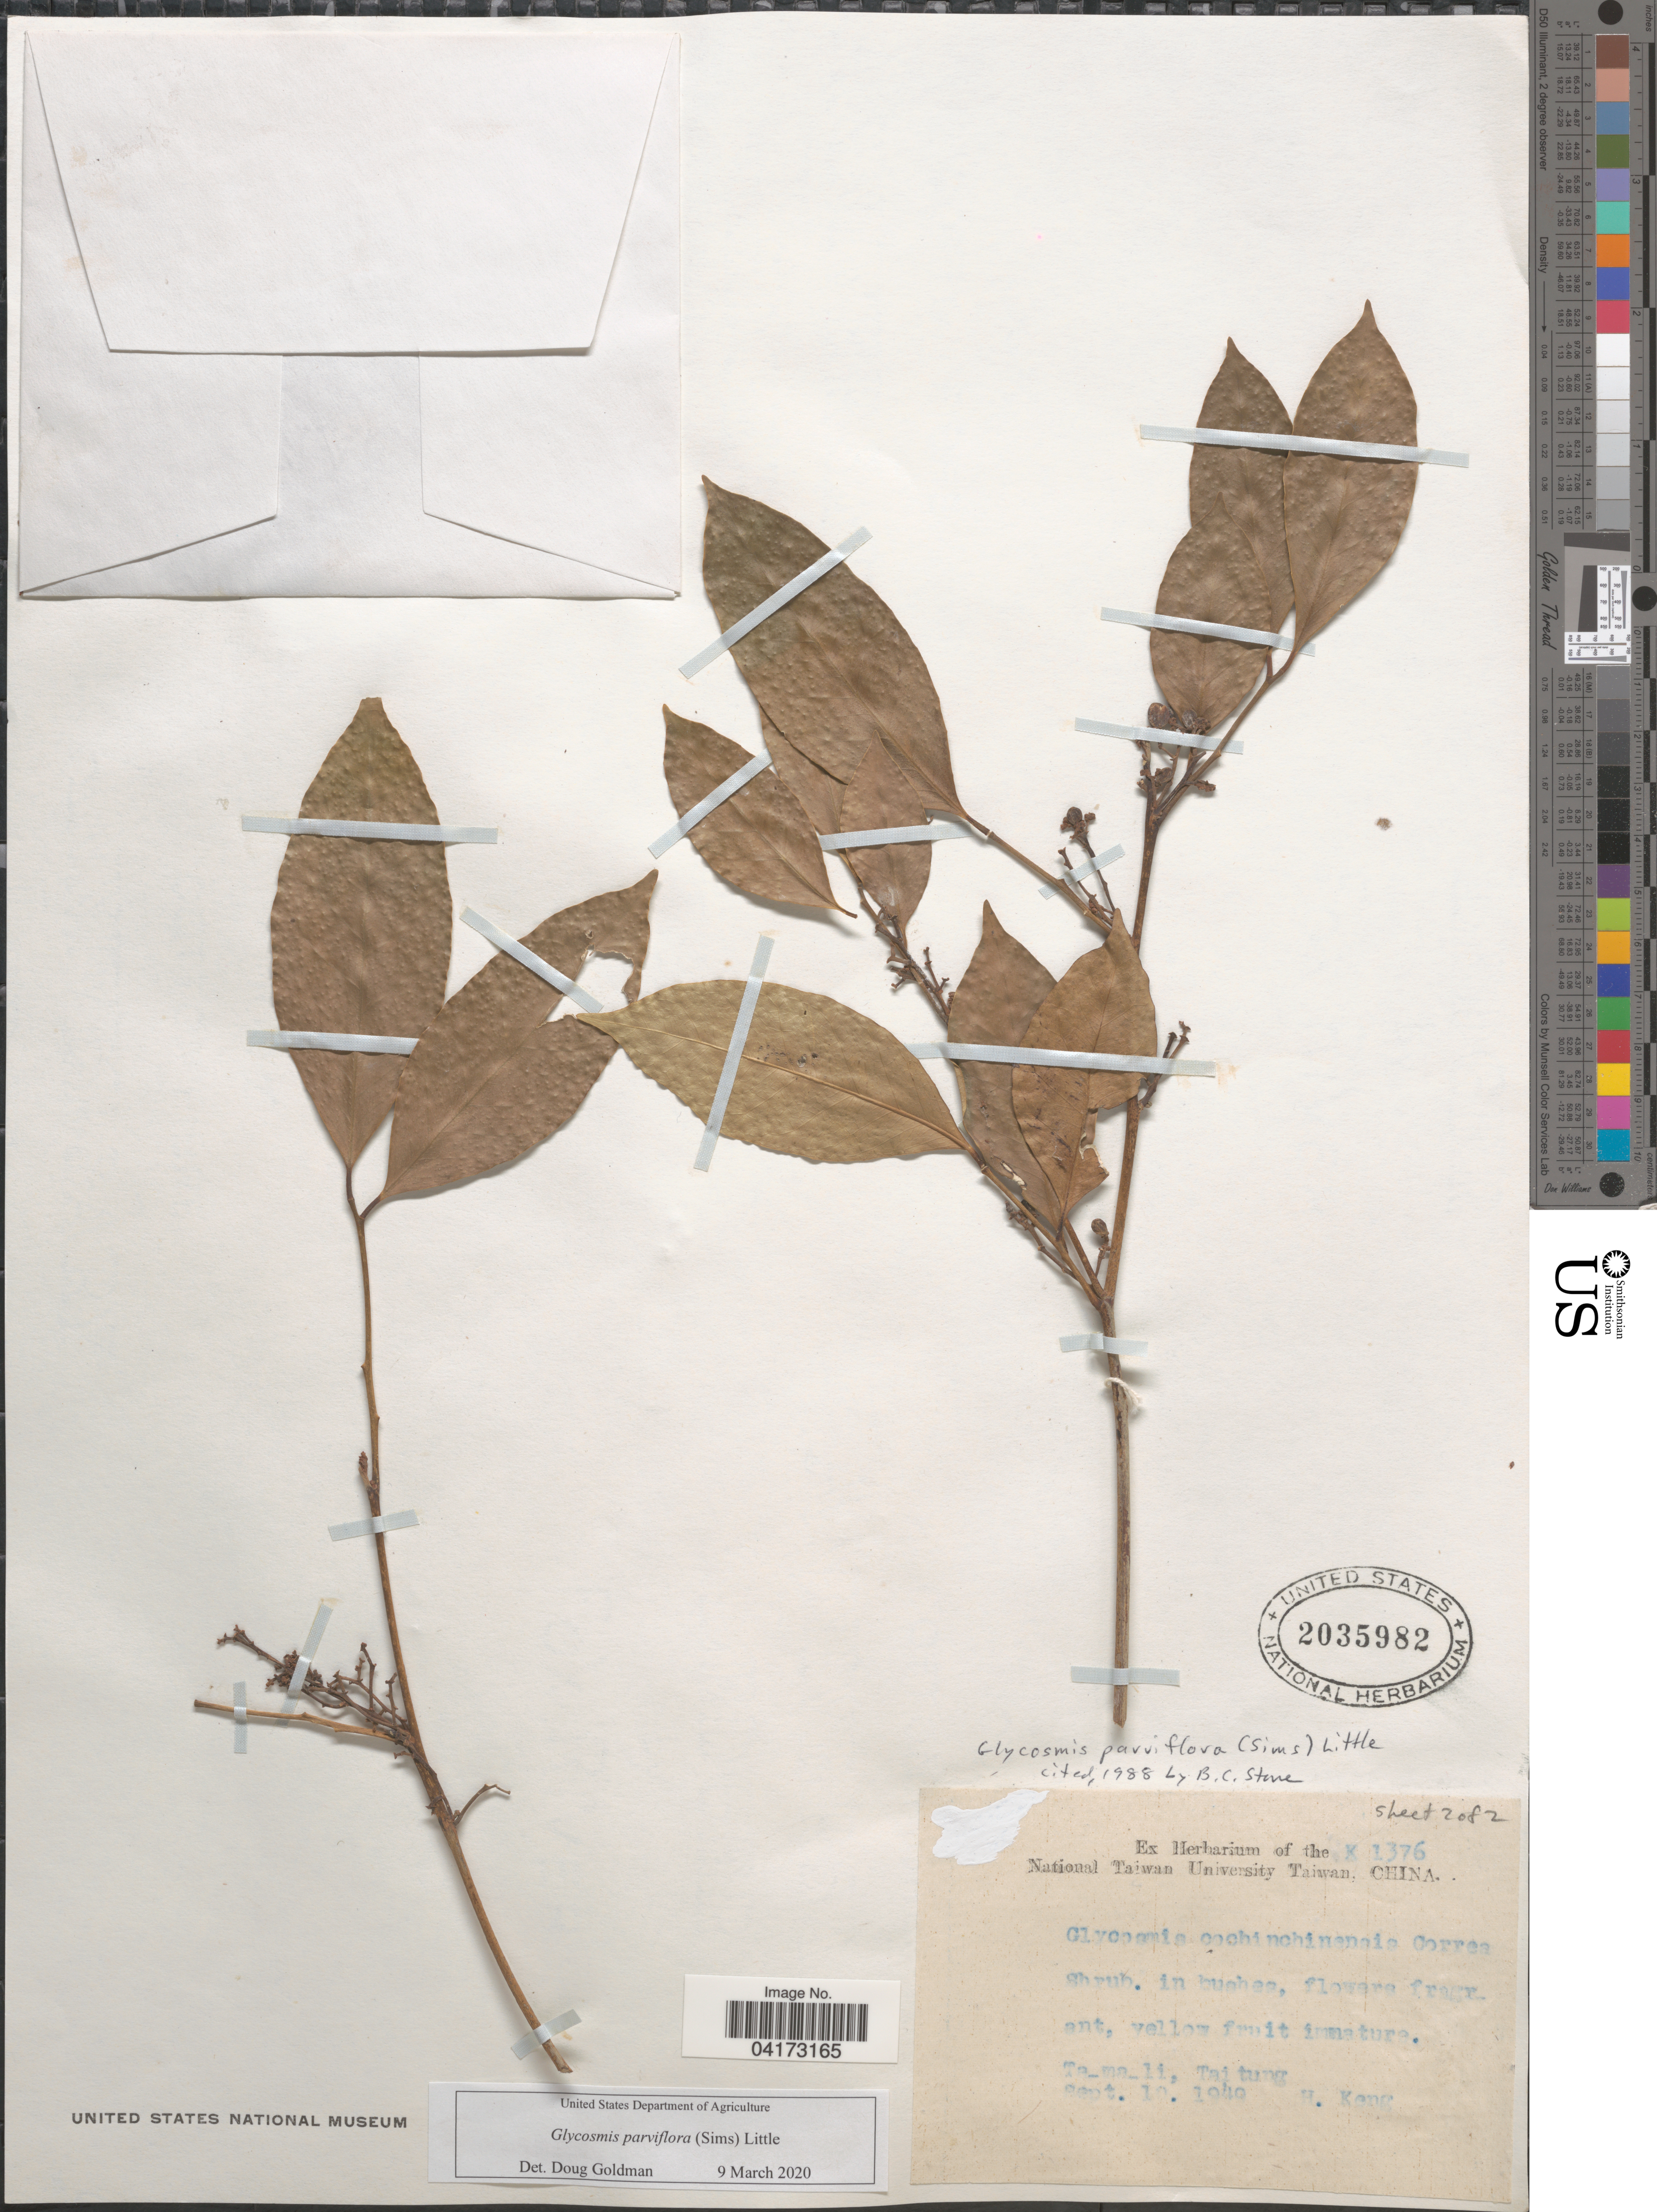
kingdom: Plantae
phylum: Tracheophyta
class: Magnoliopsida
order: Sapindales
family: Rutaceae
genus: Glycosmis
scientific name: Glycosmis parviflora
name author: (Sims) Little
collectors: H. Keng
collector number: K1376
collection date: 1949-09-10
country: Taiwan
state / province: Taitung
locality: Ta-ma-li.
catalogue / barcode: US 2035982